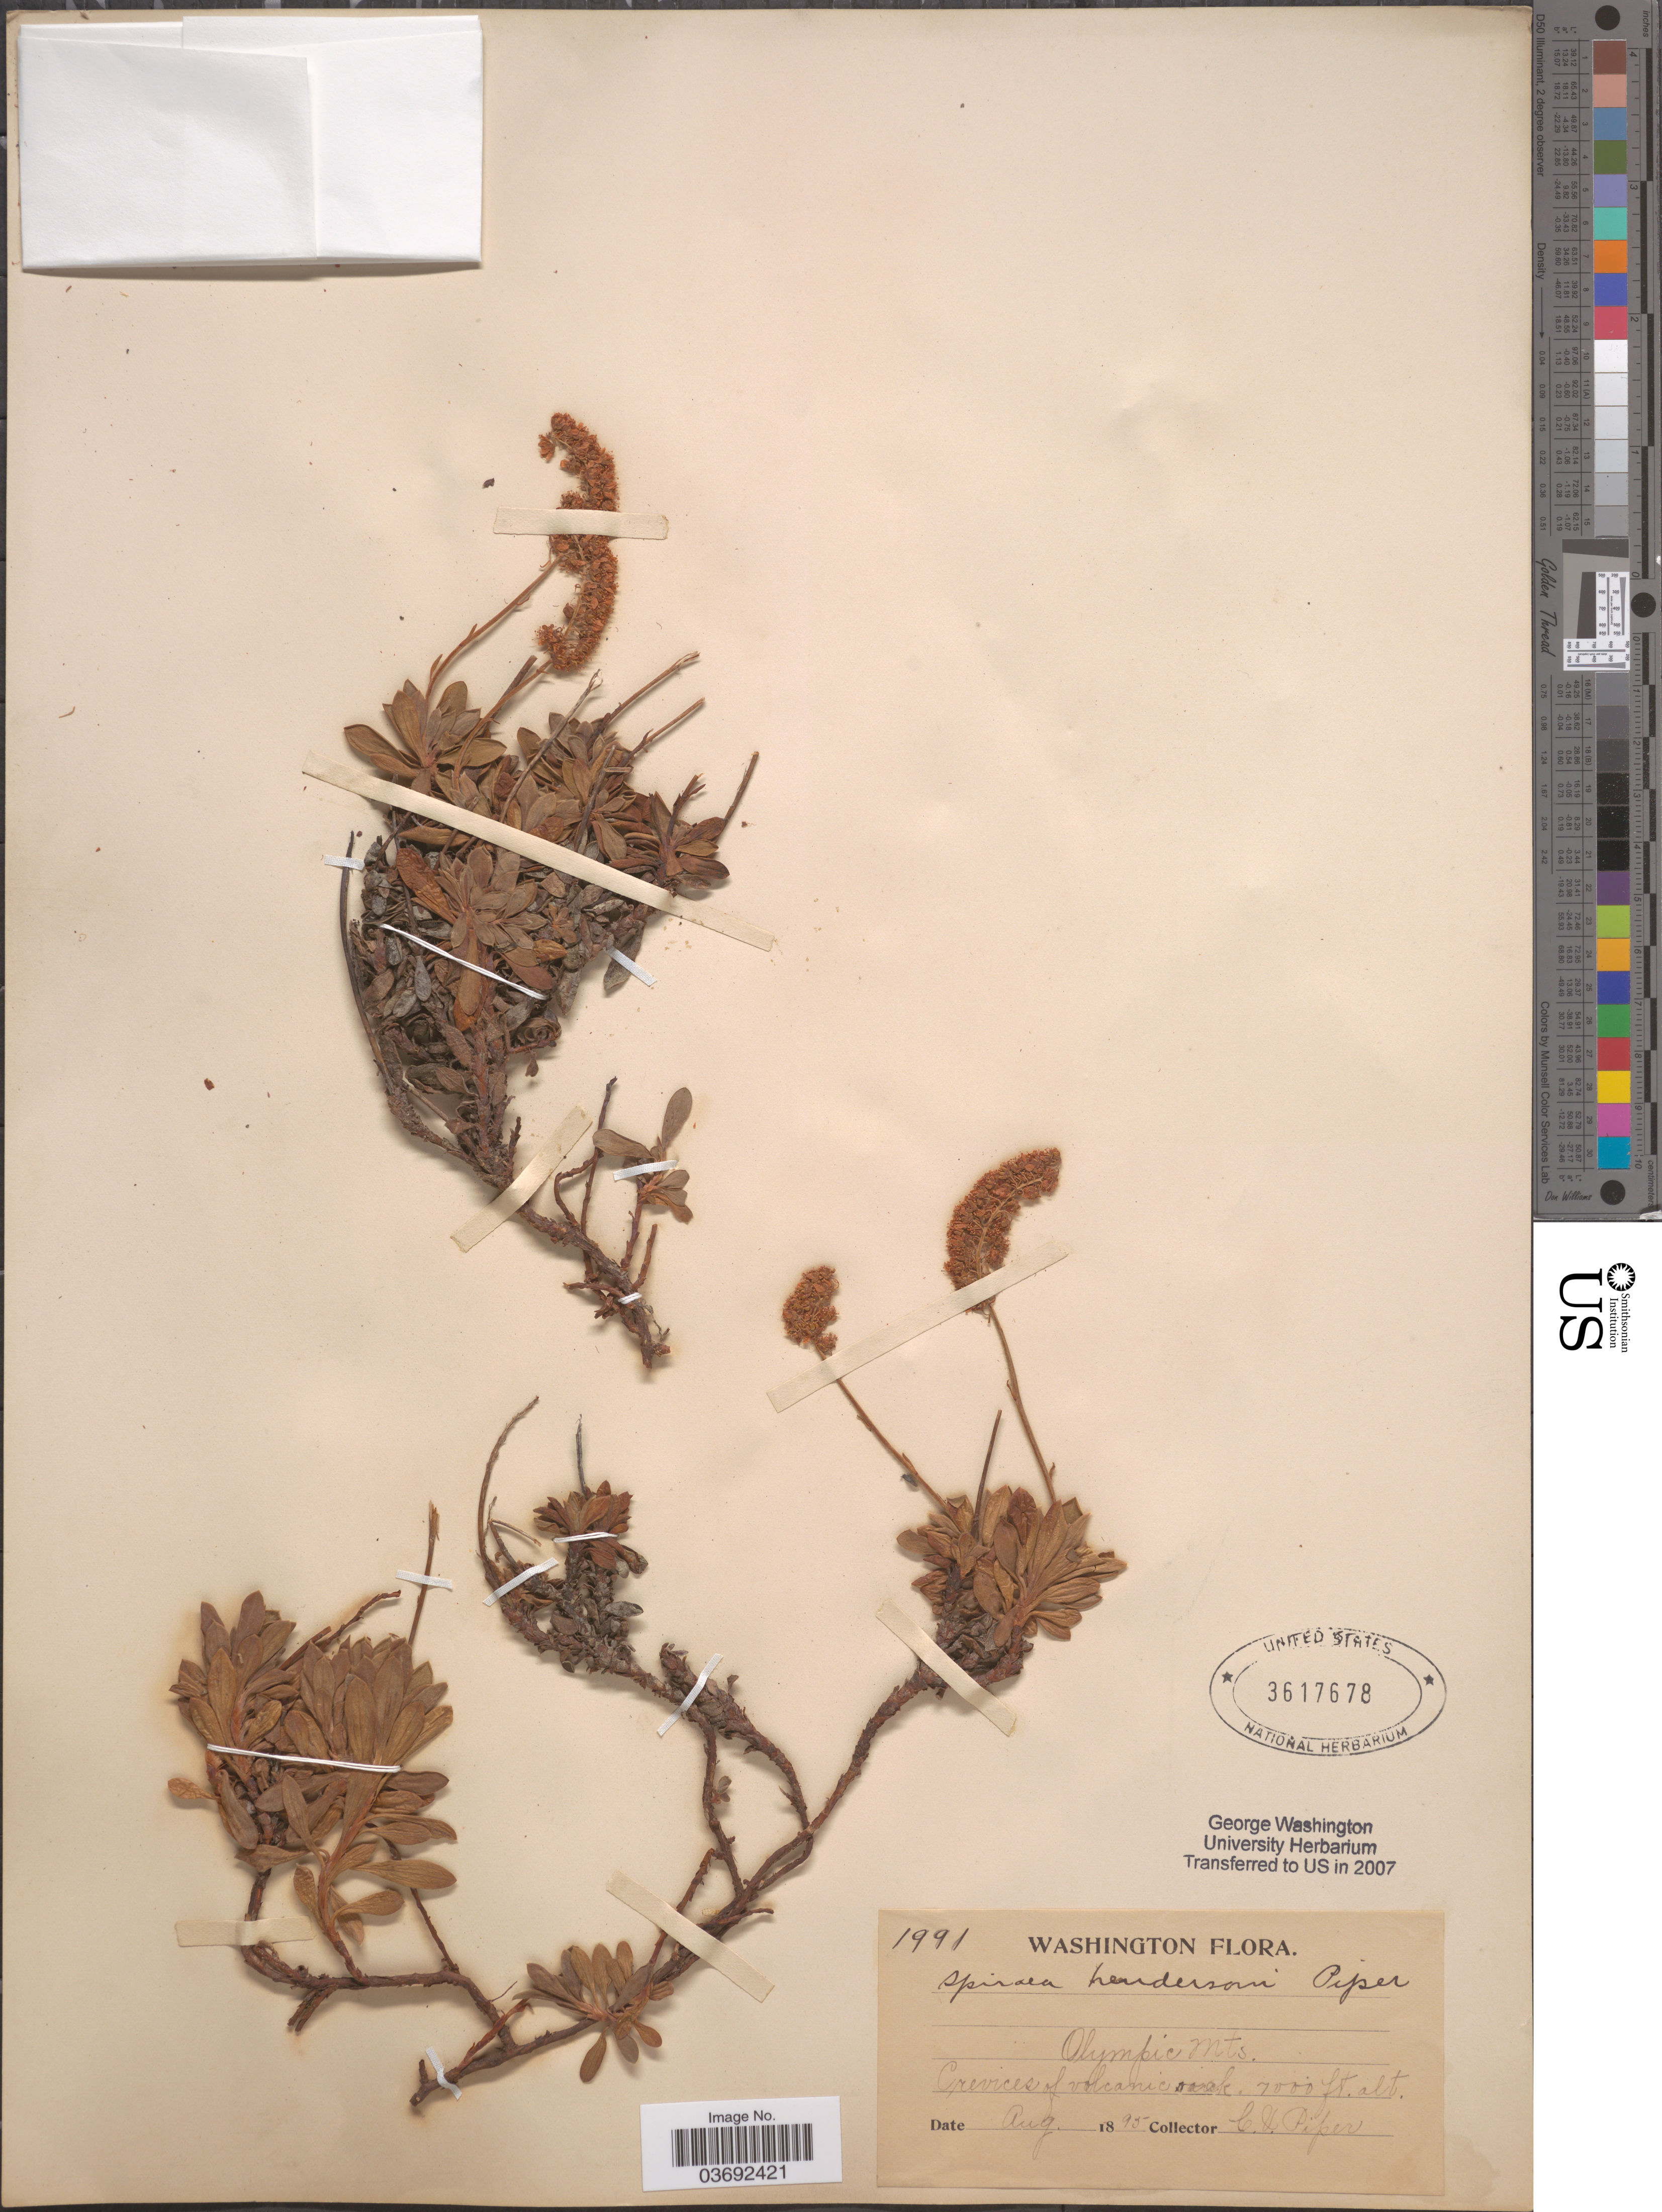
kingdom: Plantae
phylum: Tracheophyta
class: Magnoliopsida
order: Rosales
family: Rosaceae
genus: Spiraea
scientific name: Spiraea hendersonii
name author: (Canby) Piper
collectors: C. V. Piper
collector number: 1991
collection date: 1895-08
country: United States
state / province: Washington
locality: Olympic Mts.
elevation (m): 2134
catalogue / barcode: US 3617678